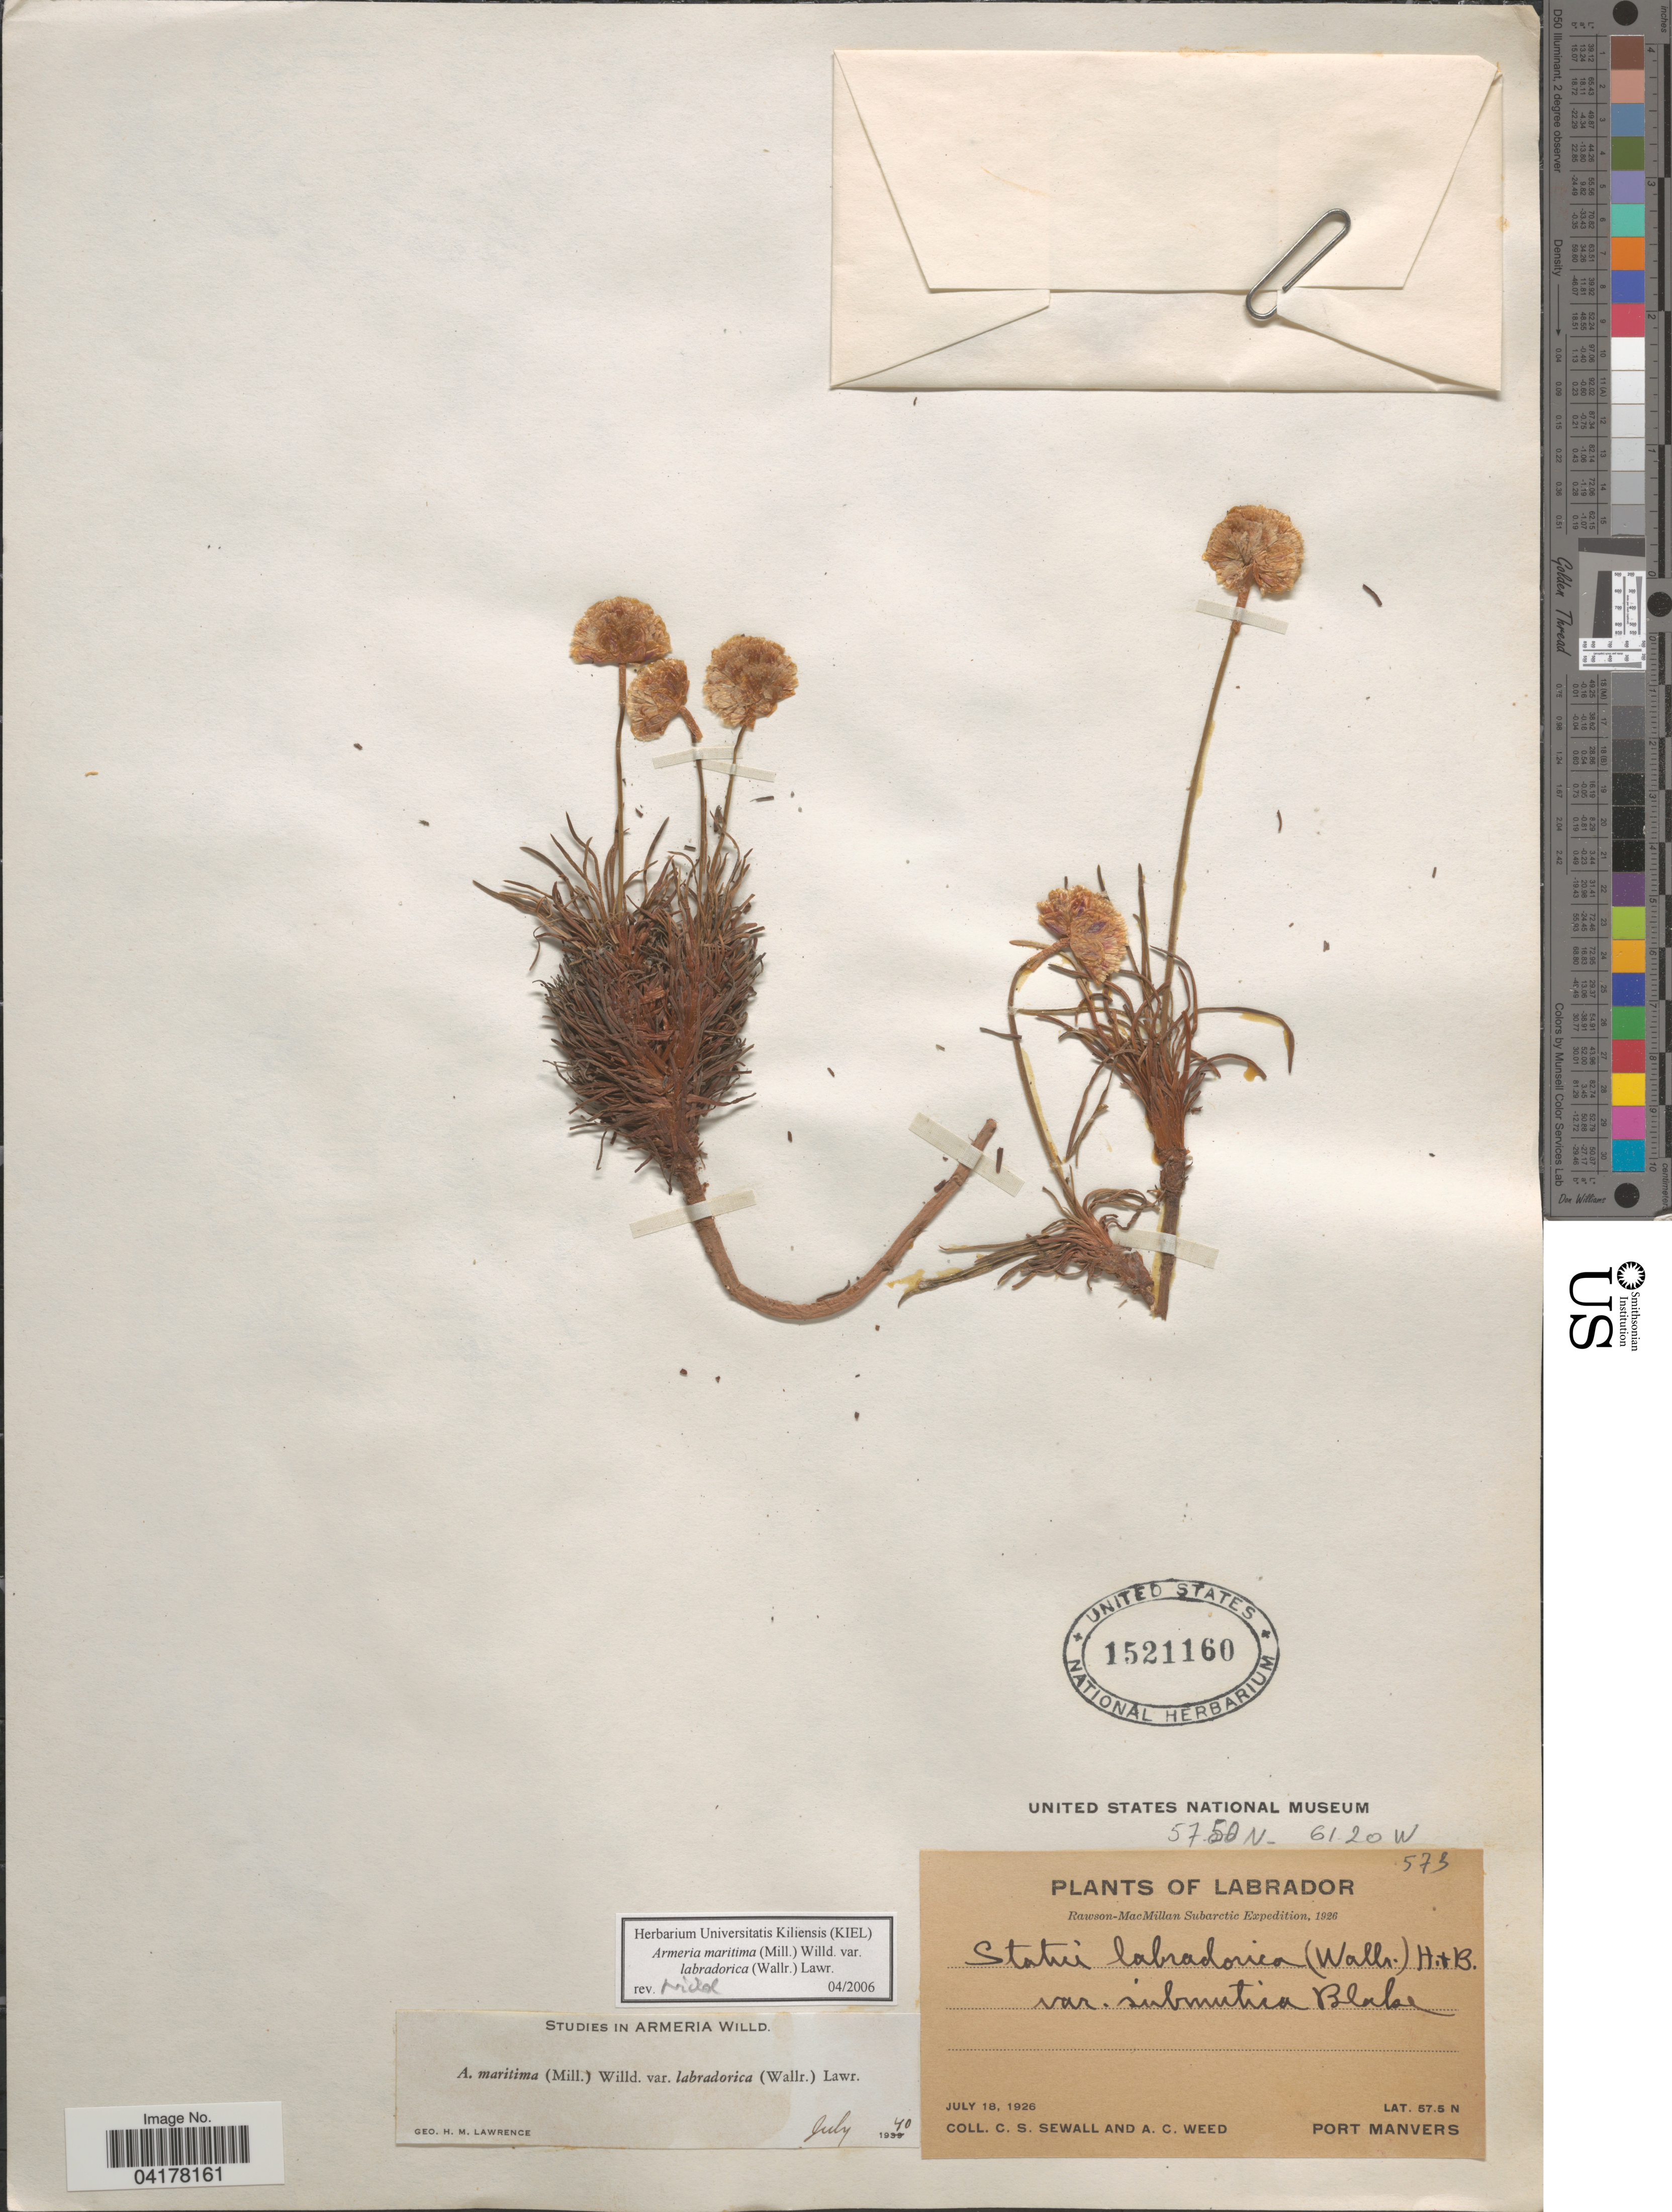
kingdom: Plantae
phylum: Tracheophyta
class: Magnoliopsida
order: Caryophyllales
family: Plumbaginaceae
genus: Armeria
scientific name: Armeria maritima subsp. sibirica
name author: (Turcz. ex Boiss.) Nyman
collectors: C. Sewall & A. Weed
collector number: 573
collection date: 1926-07-18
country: Canada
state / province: Newfoundland and Labrador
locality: Labrador. Rawson-MacMillan Subarctic Expedition, 1926. Port Manvers.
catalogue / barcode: US 1521160